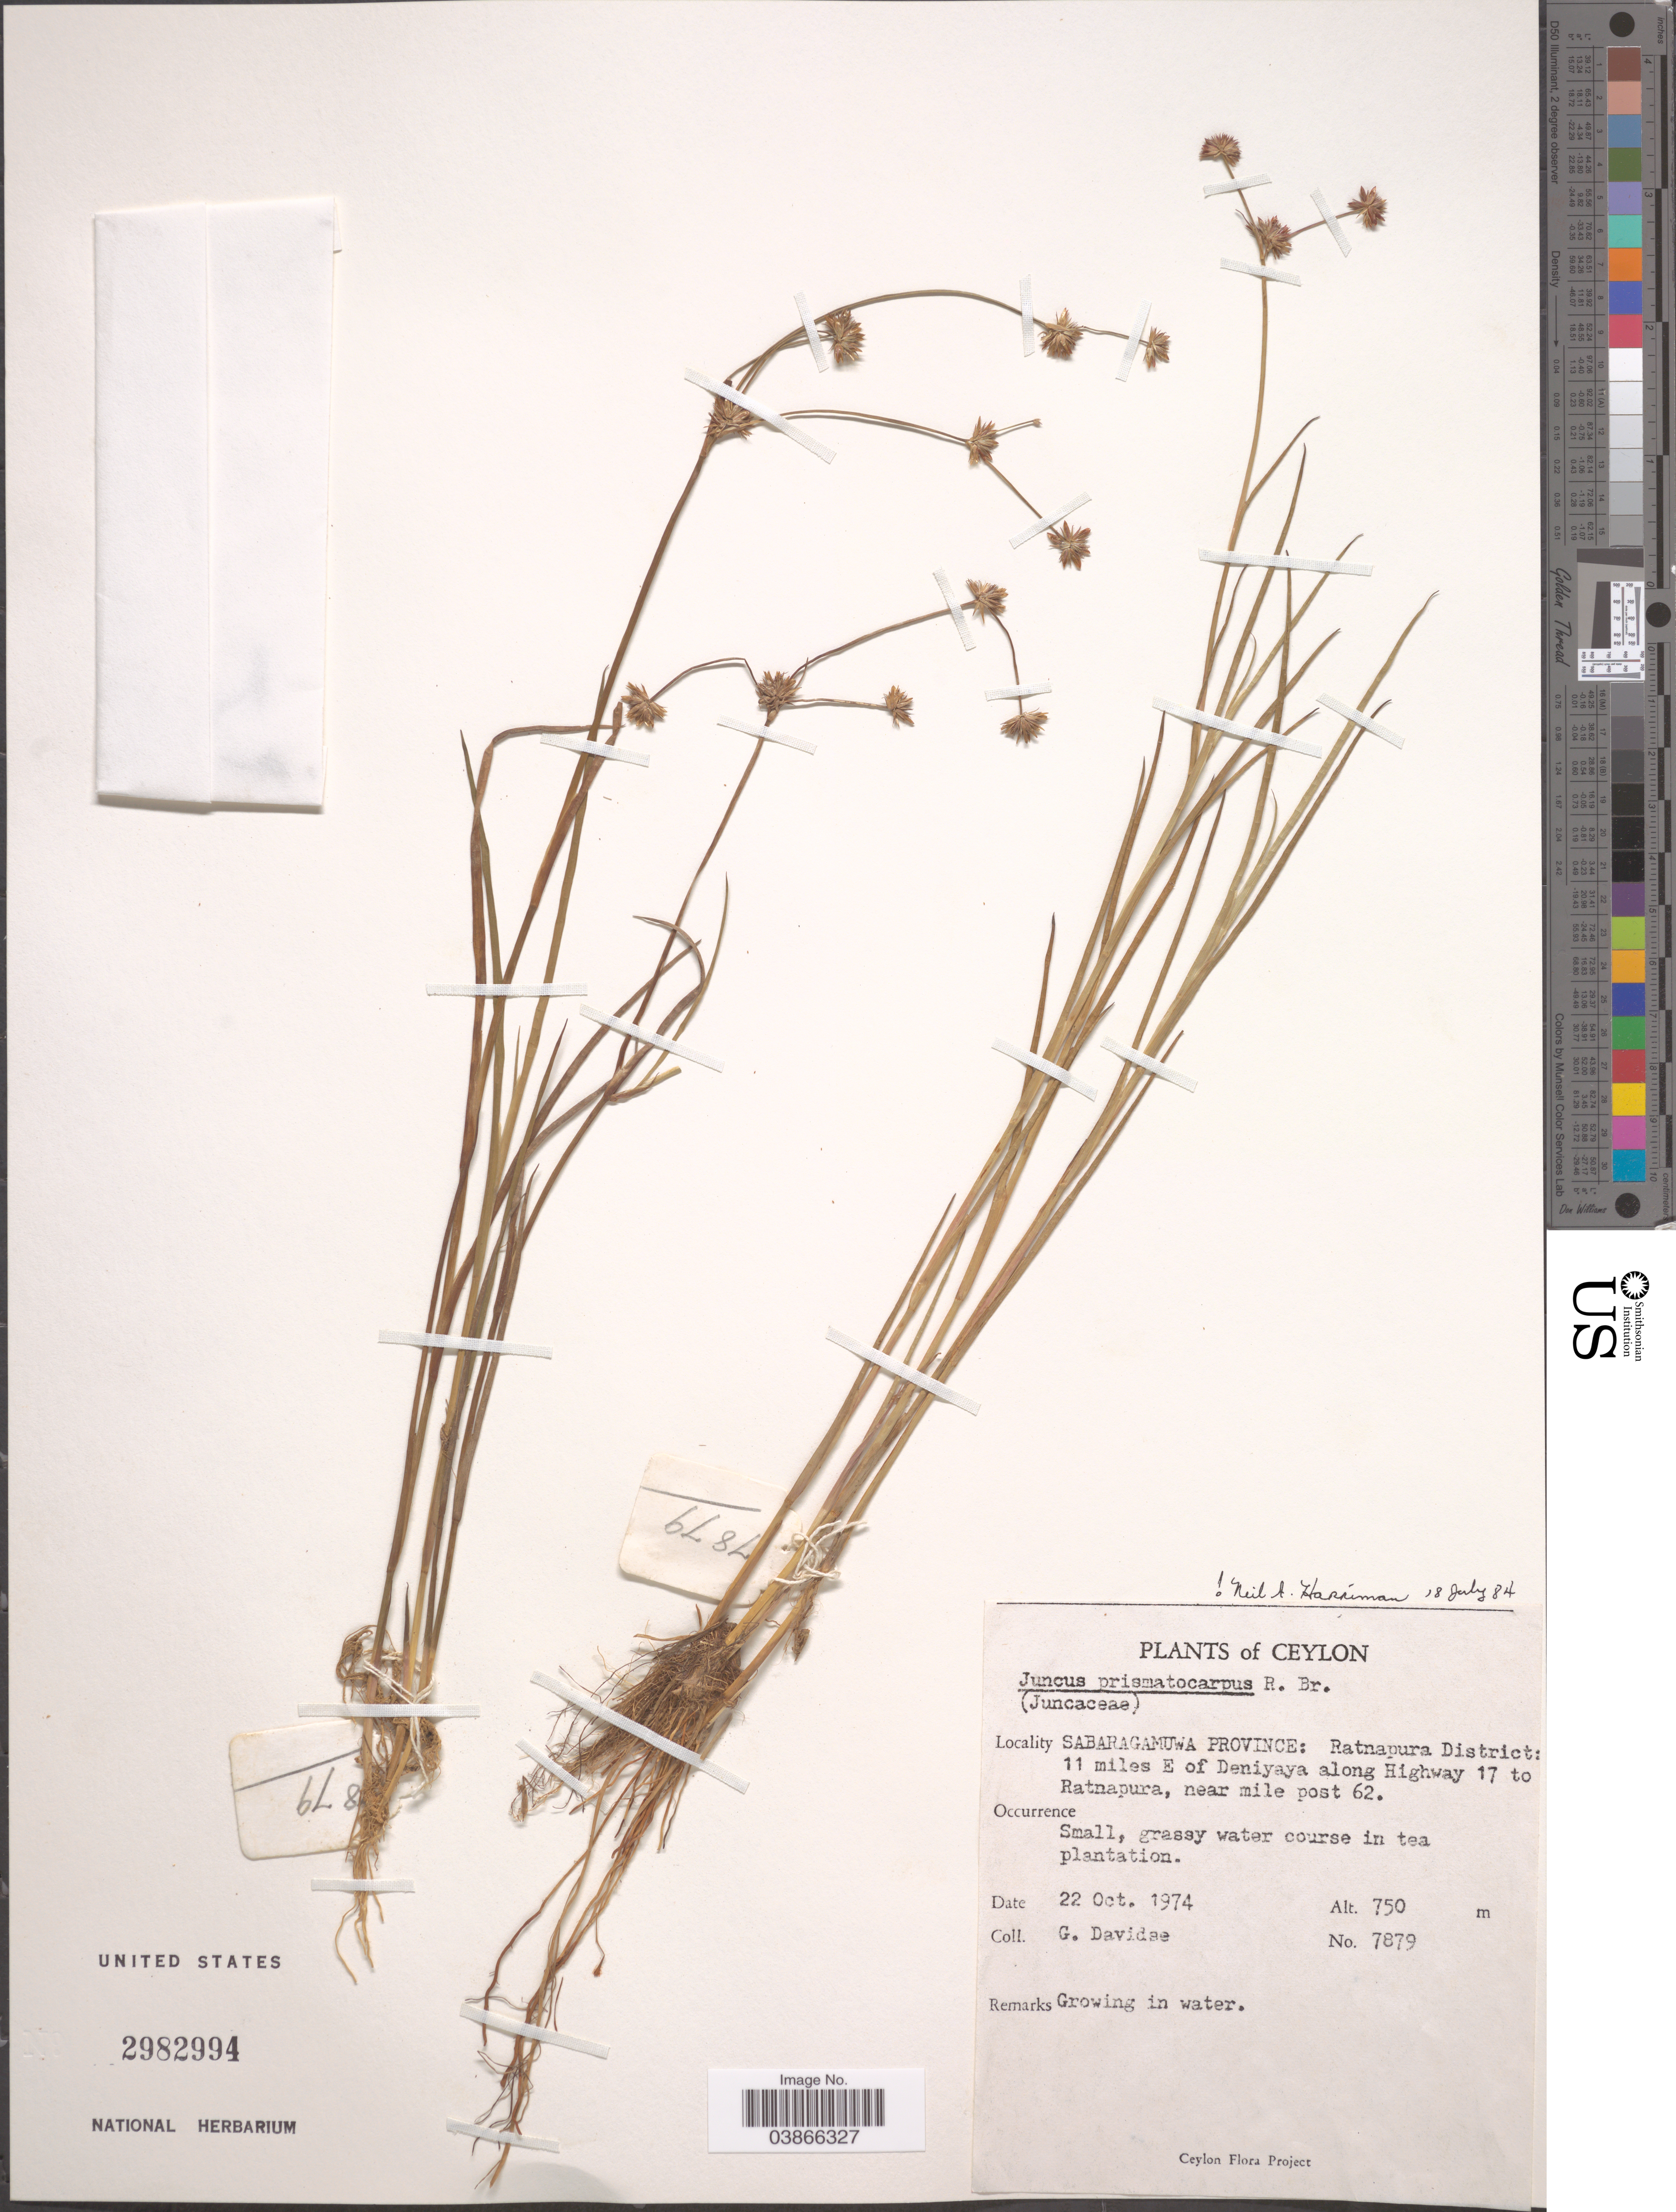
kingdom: Plantae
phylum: Tracheophyta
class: Liliopsida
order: Poales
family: Juncaceae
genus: Juncus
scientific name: Juncus prismatocarpus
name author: R. Br.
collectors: G. Davidse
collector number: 7879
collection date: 1974-10-22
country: Sri Lanka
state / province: Sabaragamuwa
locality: Ceylon. Ratnapura District: 11 miles E of Deniyaya along Highway 17 to Ratnapura, near mile post 62.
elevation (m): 750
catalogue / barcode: US 2982994